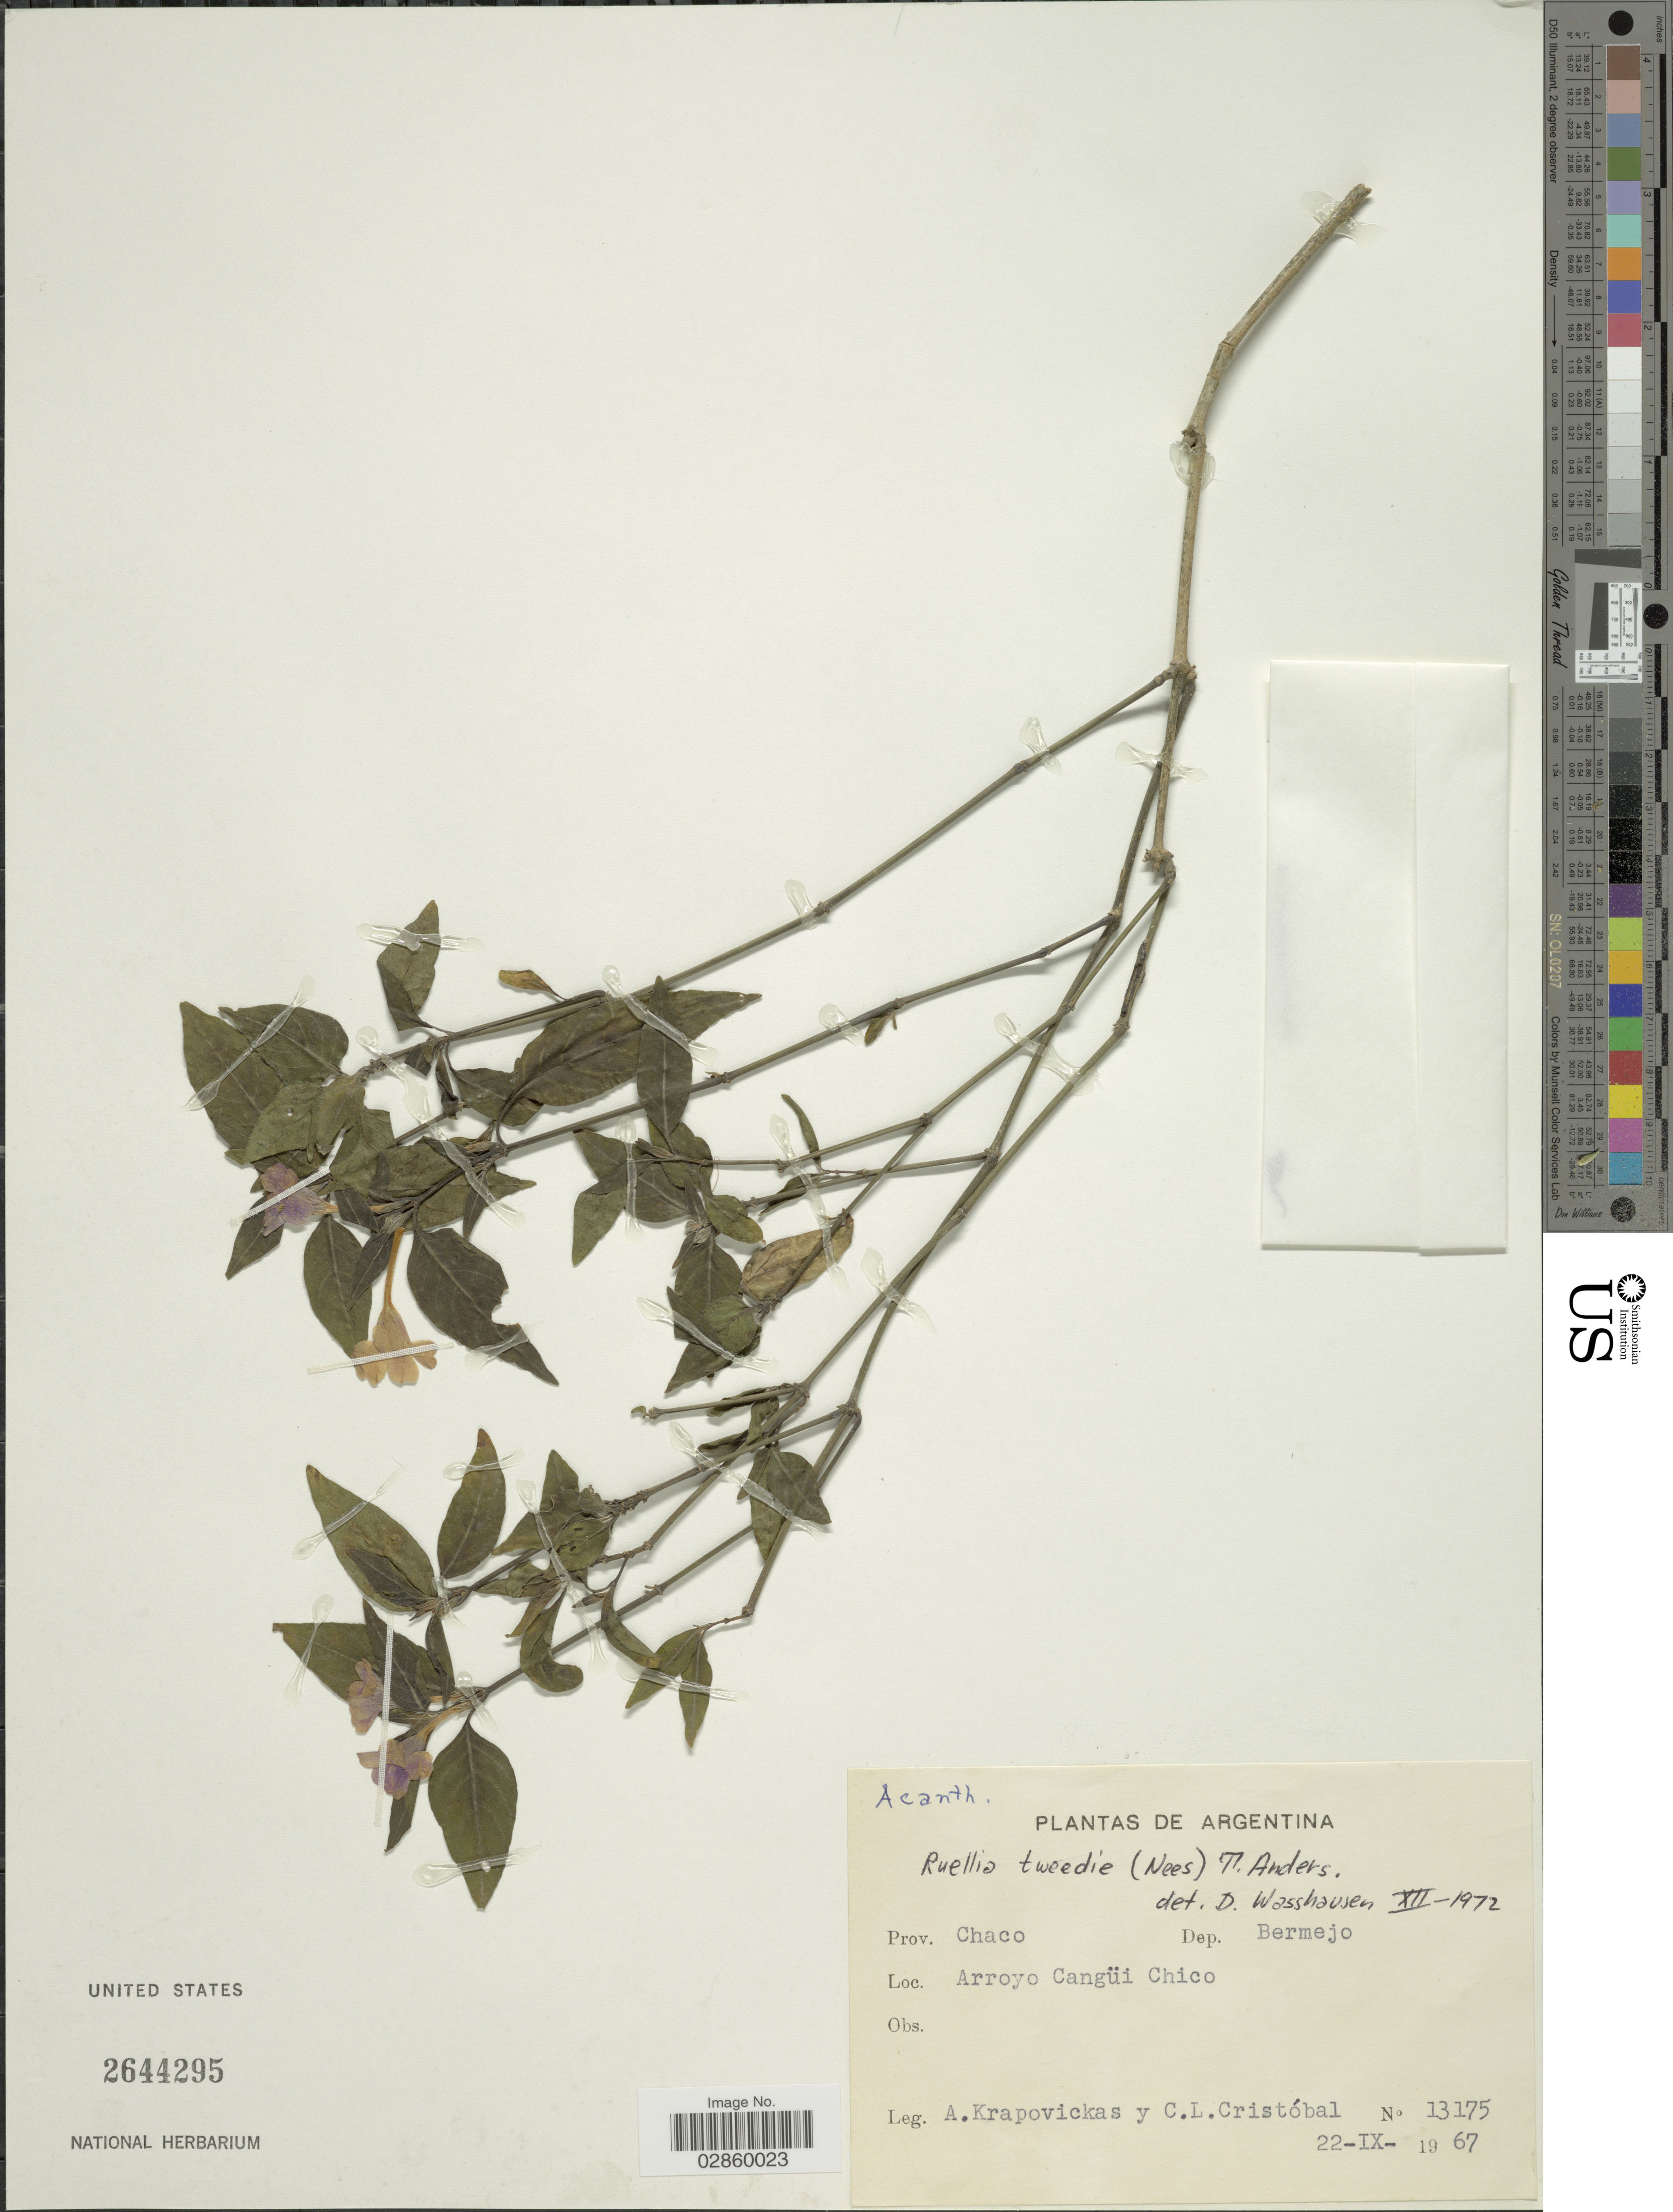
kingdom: Plantae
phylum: Tracheophyta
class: Magnoliopsida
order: Lamiales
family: Acanthaceae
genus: Ruellia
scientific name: Ruellia erythropus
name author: (Nees) Lindau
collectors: A. Krapovickas & C. L. Cristóbal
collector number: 13175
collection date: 1967-09-22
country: Argentina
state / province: Chaco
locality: Dep. Bermejo, Arroyo Cangüi Chico.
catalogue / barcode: US 2644295